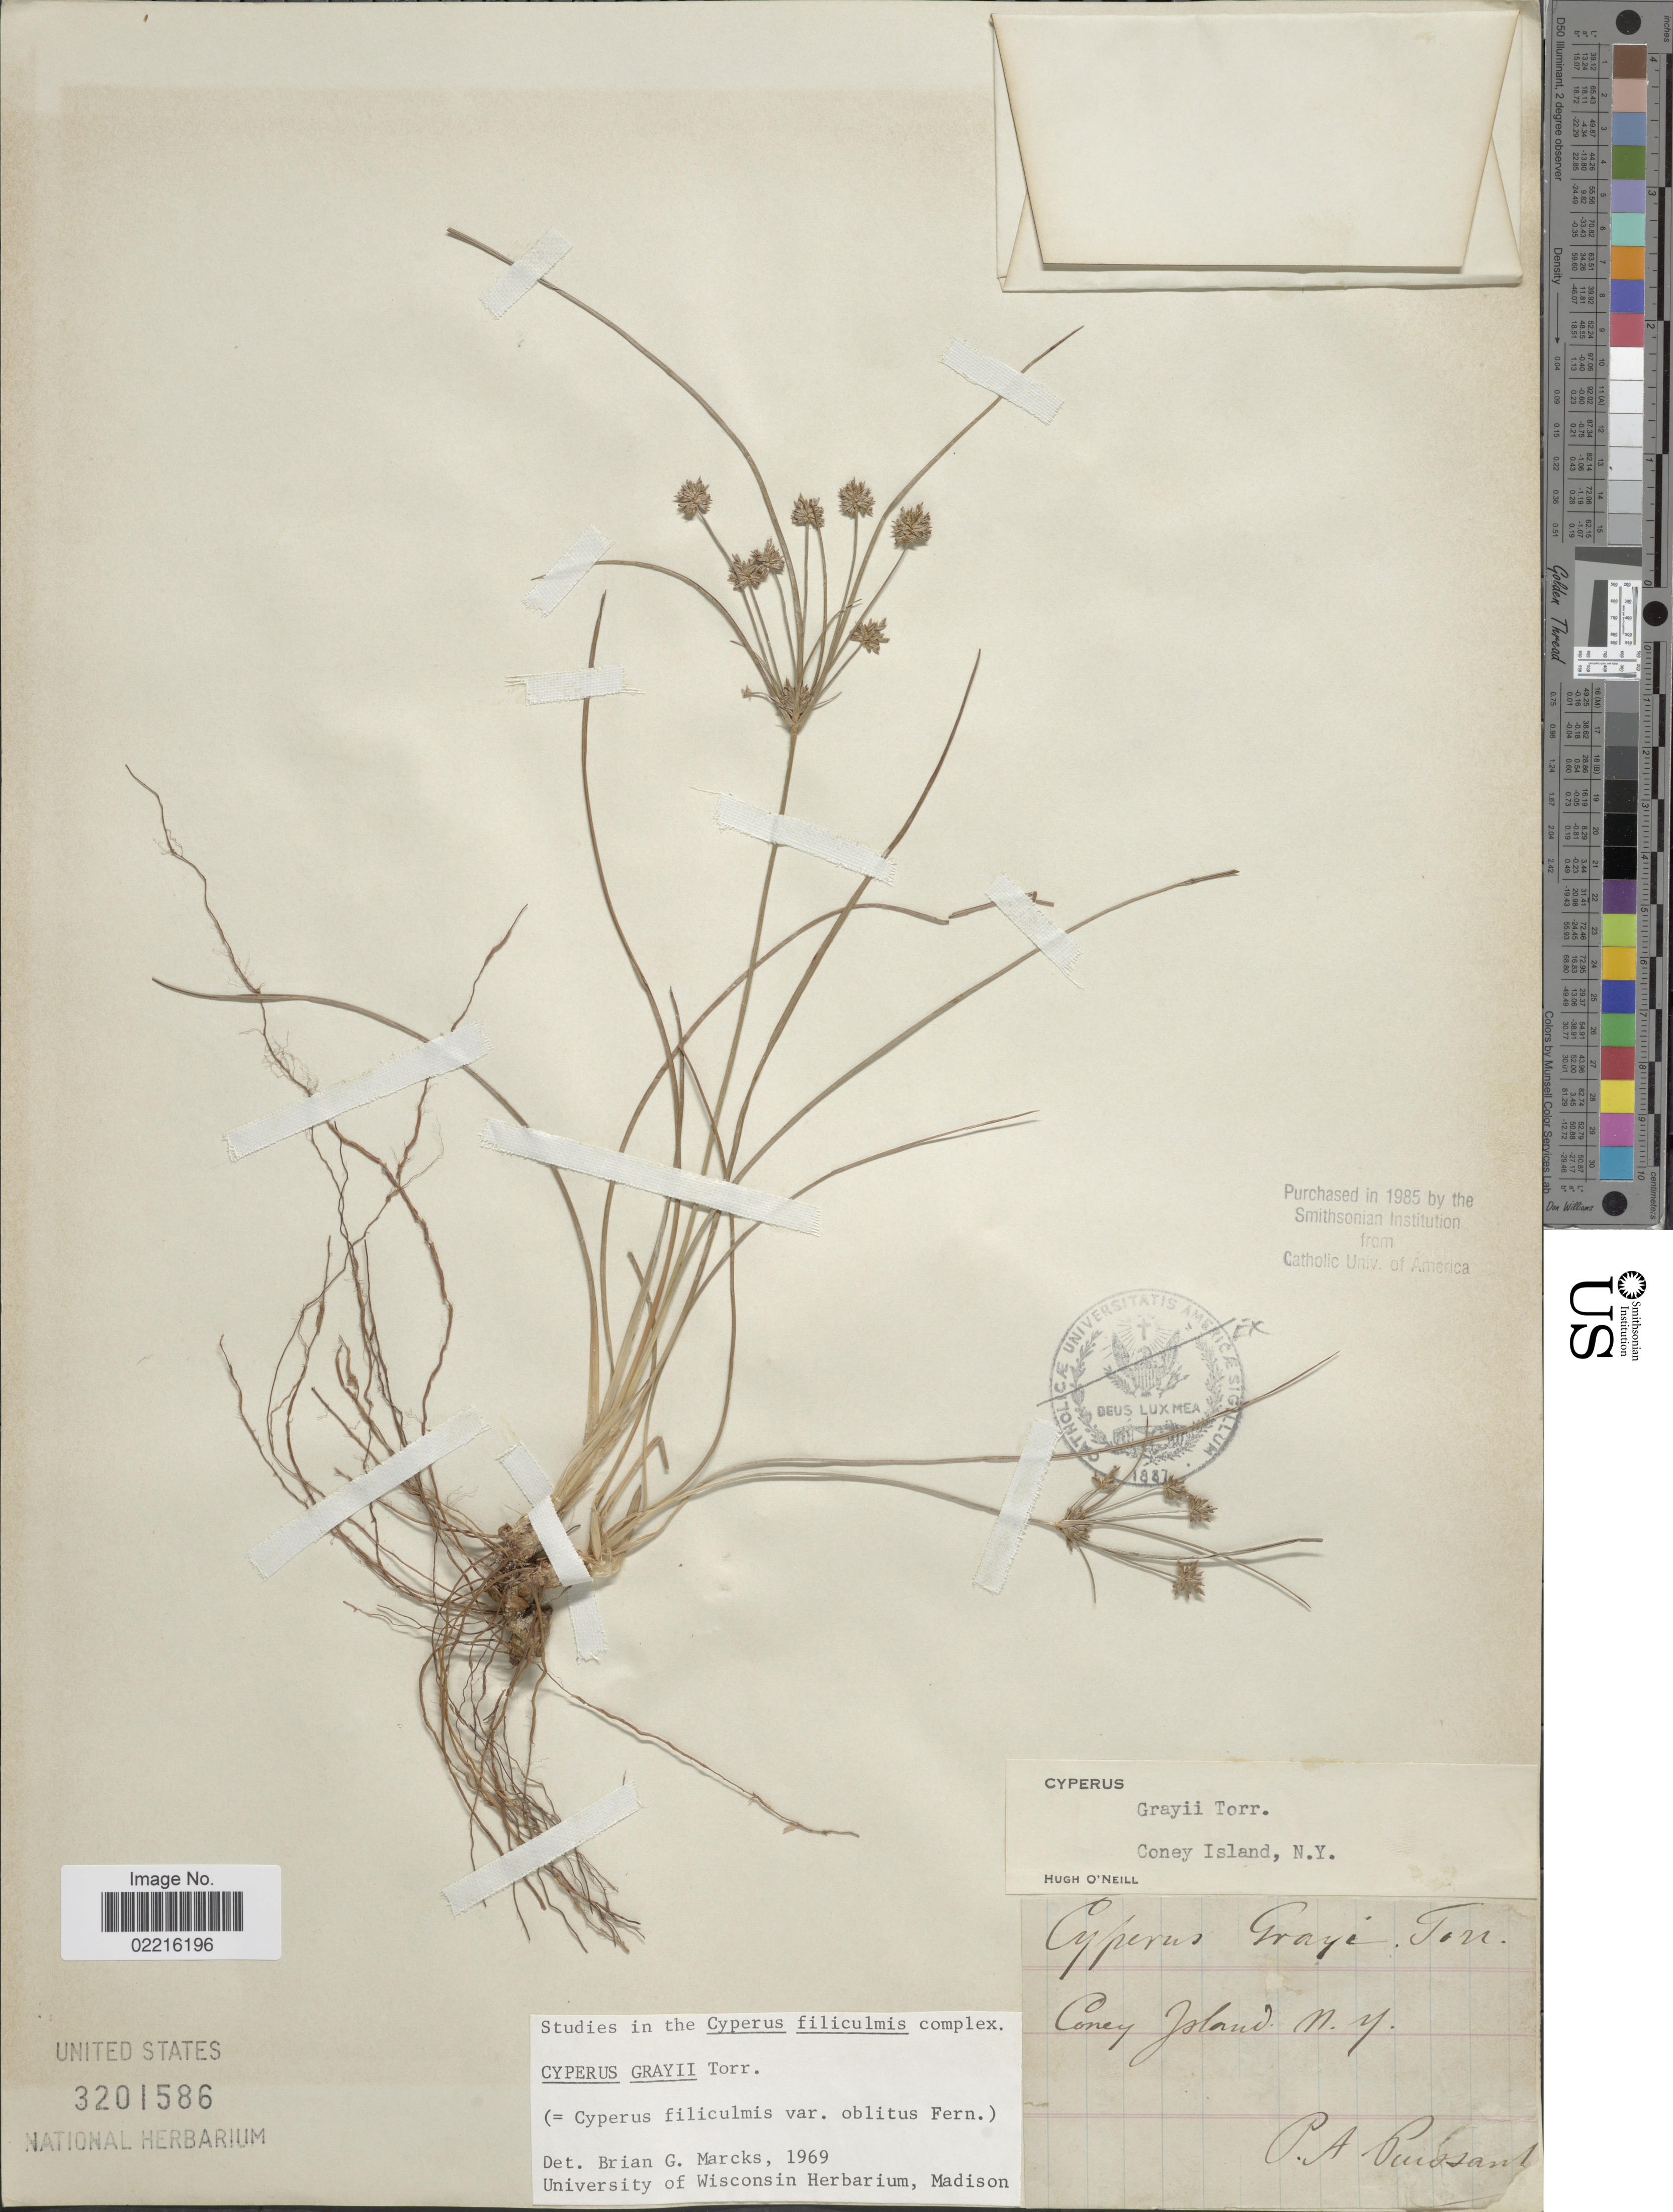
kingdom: Plantae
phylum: Tracheophyta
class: Liliopsida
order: Poales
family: Cyperaceae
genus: Cyperus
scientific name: Cyperus grayi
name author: Torr.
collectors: P. Puissant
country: United States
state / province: New York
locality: Coney Island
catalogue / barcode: US 3201586